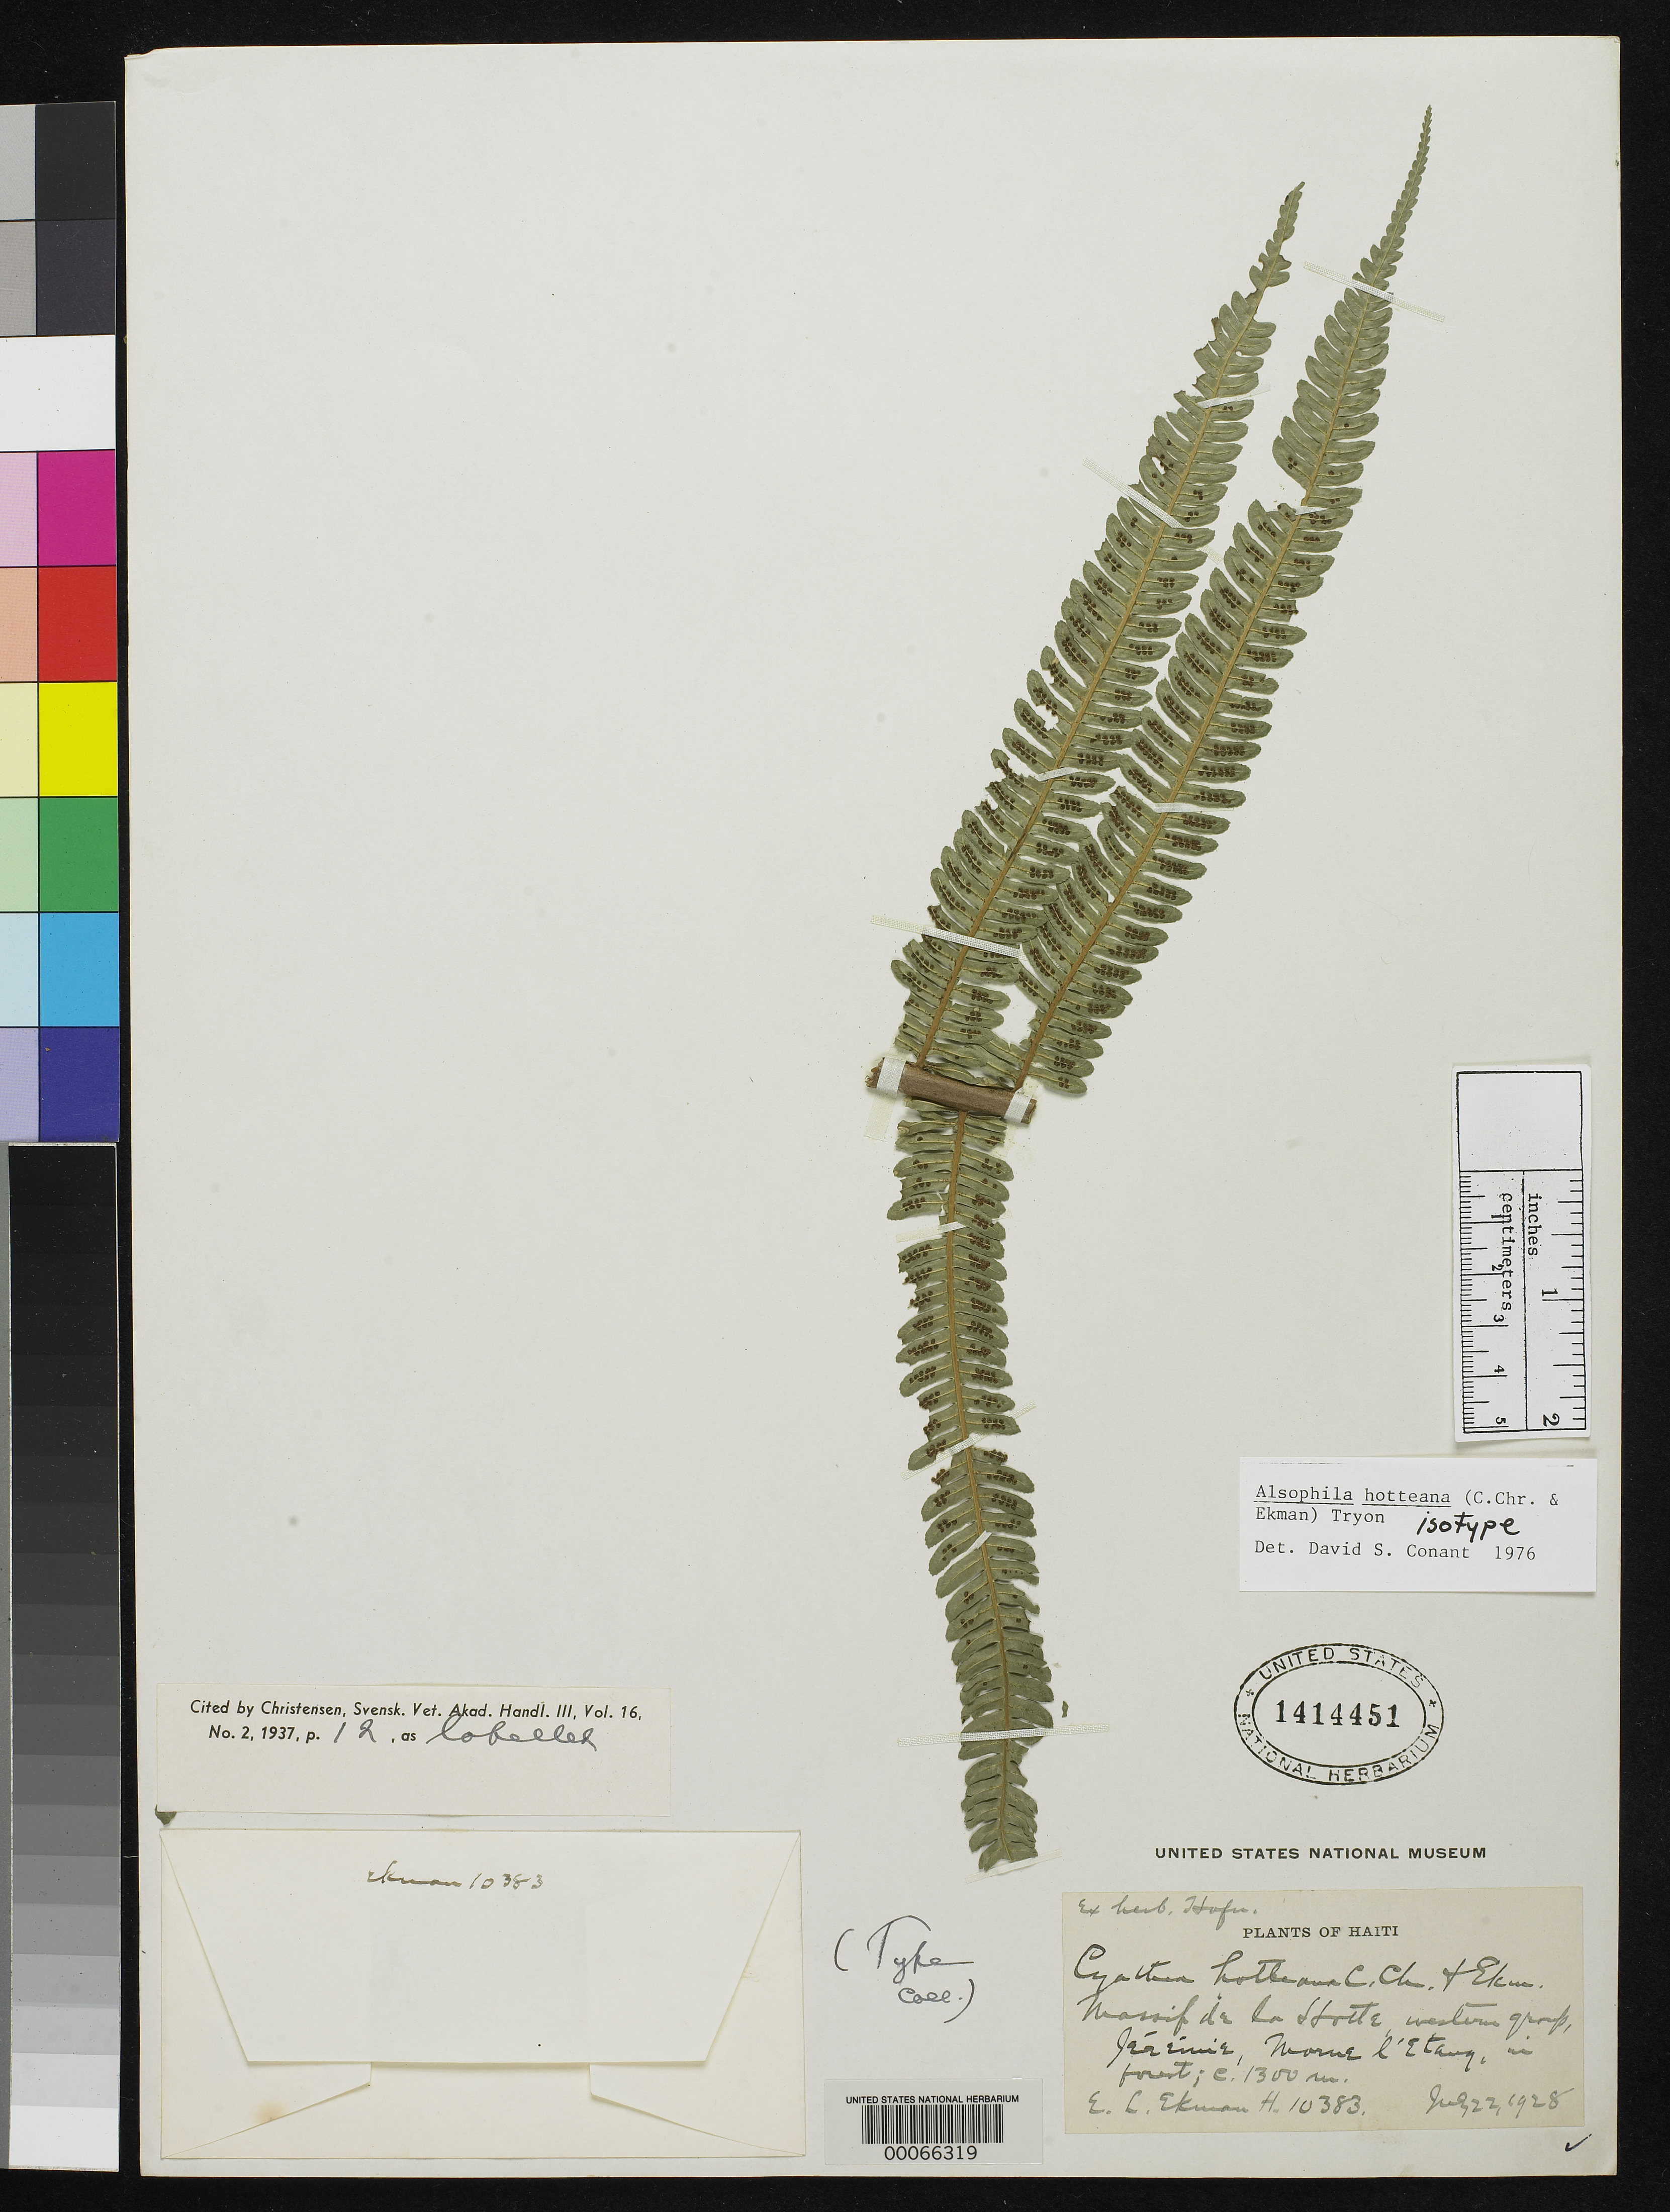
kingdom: Plantae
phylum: Tracheophyta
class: Polypodiopsida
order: Cyatheales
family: Cyatheaceae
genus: Cyathea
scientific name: Cyathea hotteana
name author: C. Chr. & Ekman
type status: Isotype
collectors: E. L. Ekman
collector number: H10383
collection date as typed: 22 Jul 1928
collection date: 1928-07-22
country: Haiti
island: Hispaniola Island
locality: Jeremie, m. l'Etang.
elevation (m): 1300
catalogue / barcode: US 1414451